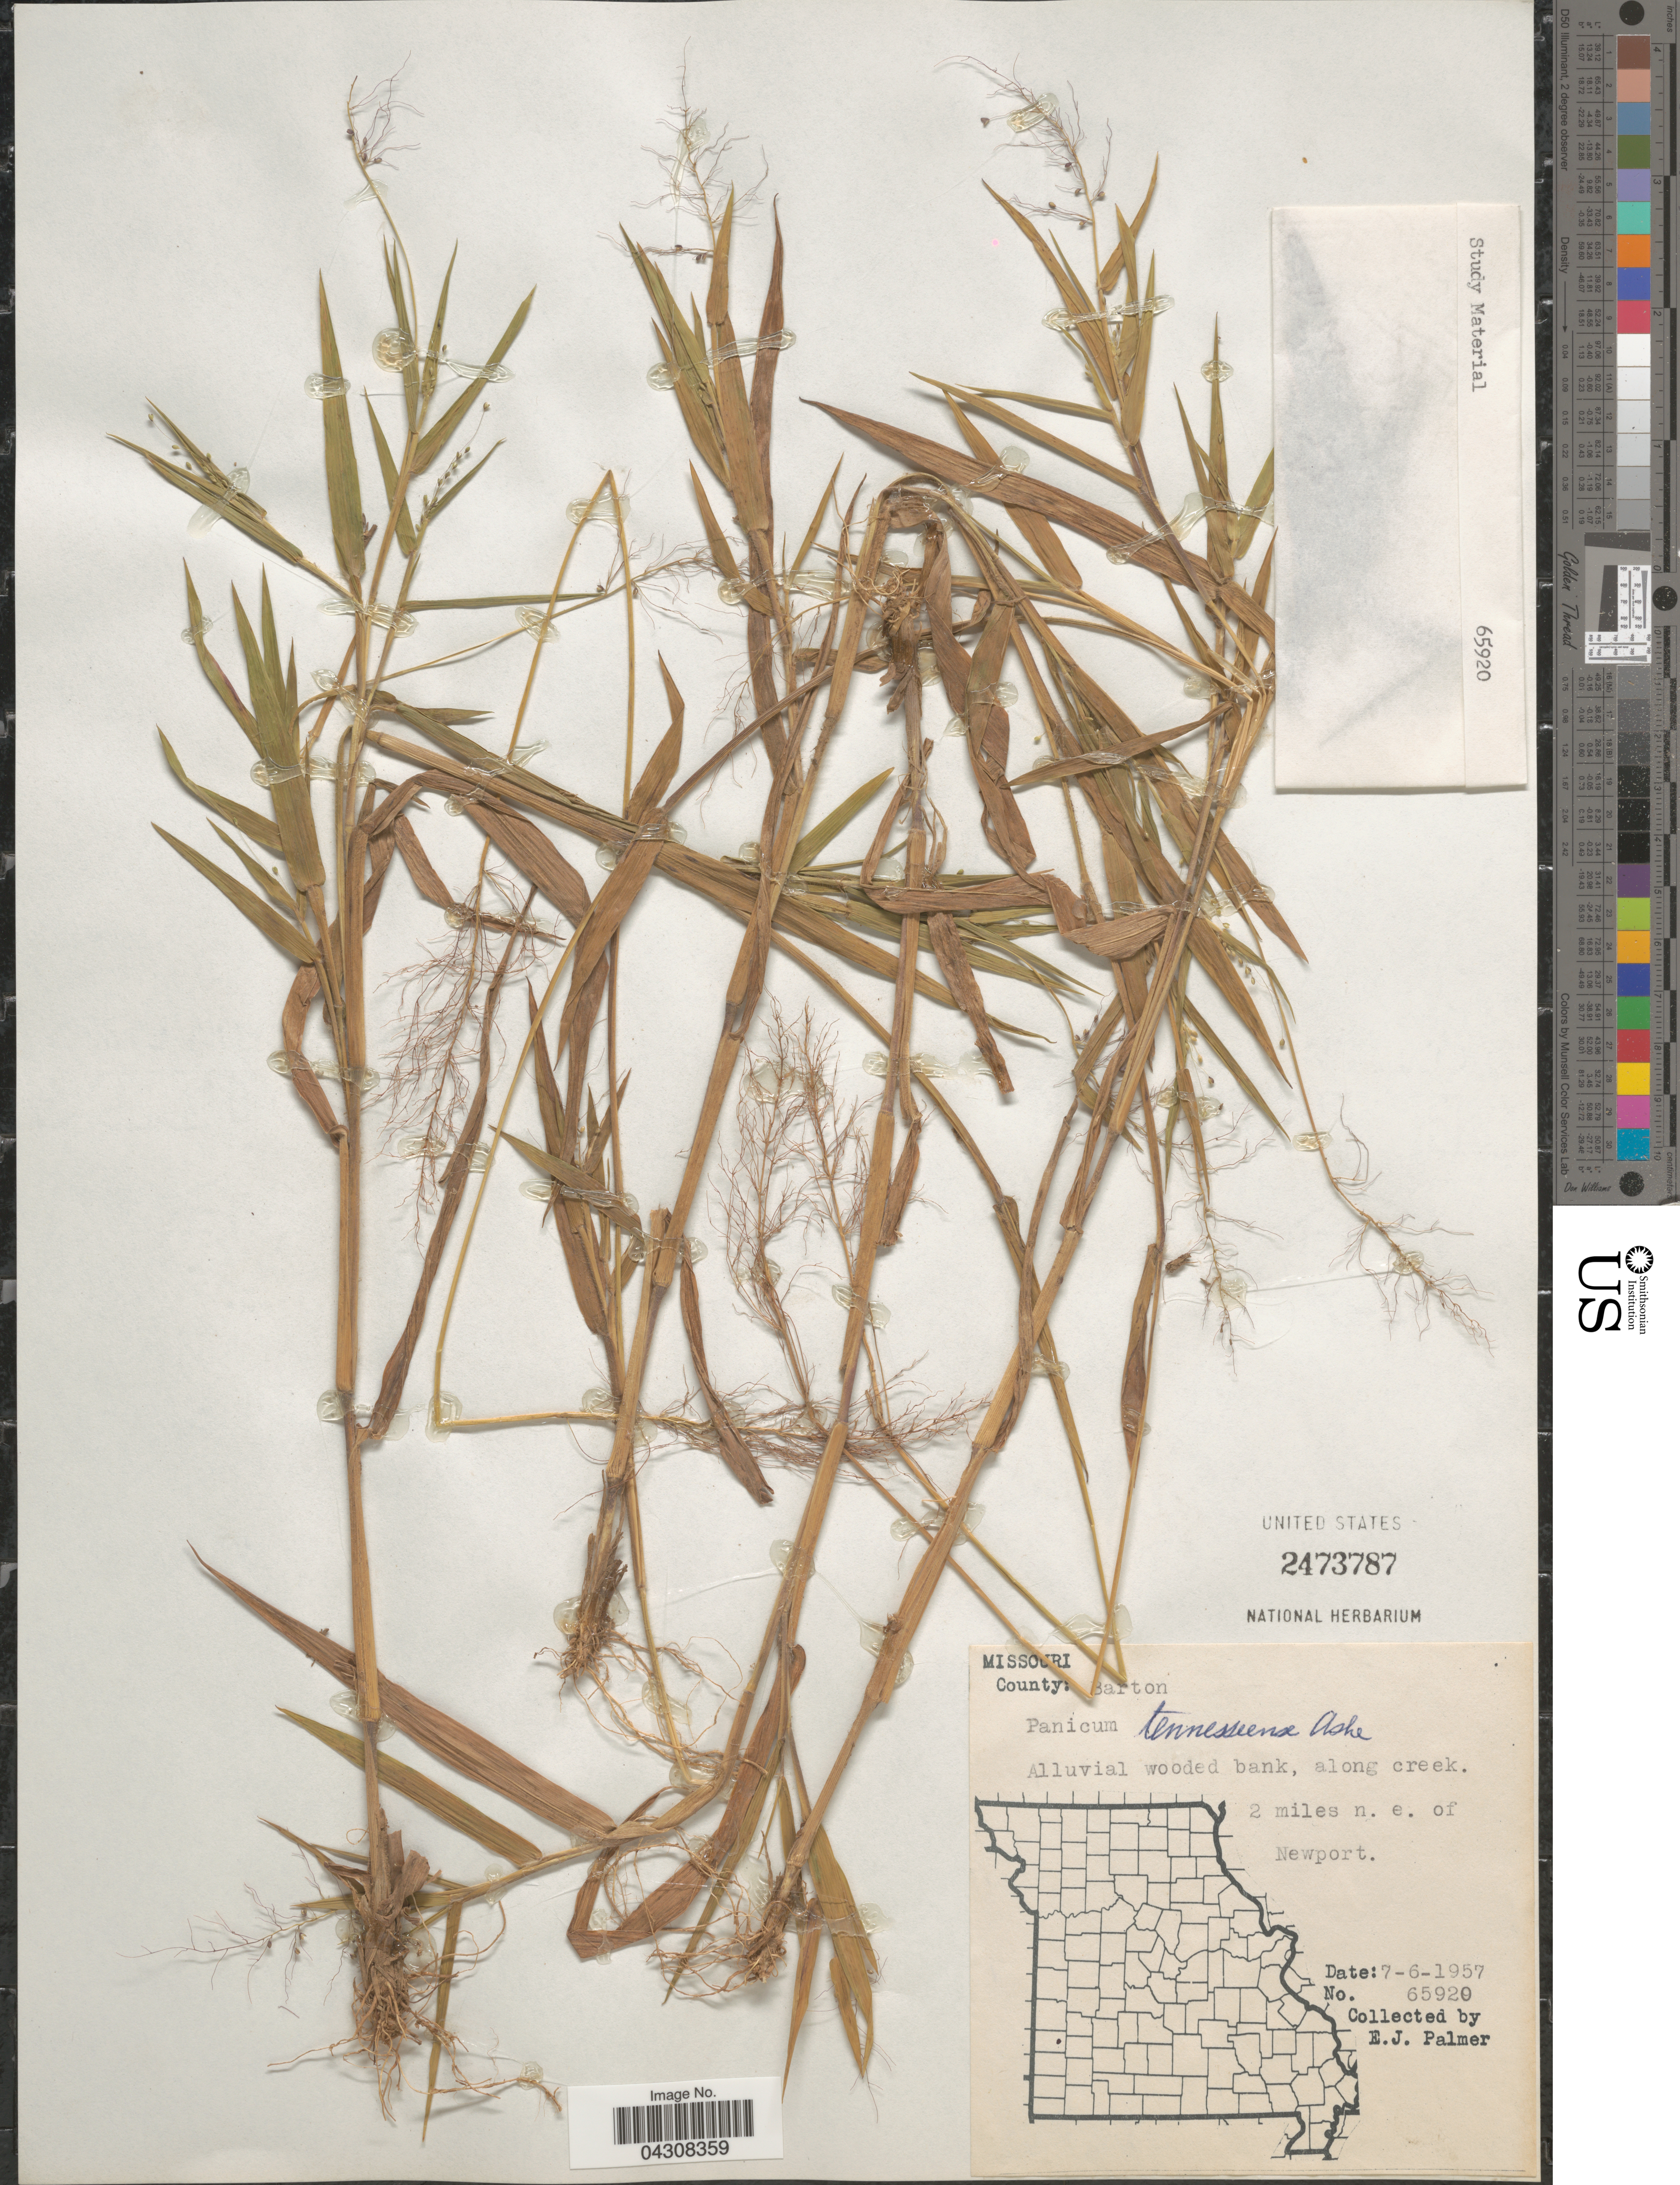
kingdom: Plantae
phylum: Tracheophyta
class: Liliopsida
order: Poales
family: Poaceae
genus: Dichanthelium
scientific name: Dichanthelium acuminatum var. acuminatum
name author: (Sw.) Gould & C.A. Clark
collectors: E. J. Palmer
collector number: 65920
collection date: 1957-07-06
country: United States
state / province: Missouri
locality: County: Barton. Alluvial wooded bank, along creek. 2 miles n.e. of Newport.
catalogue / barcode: US 2473787